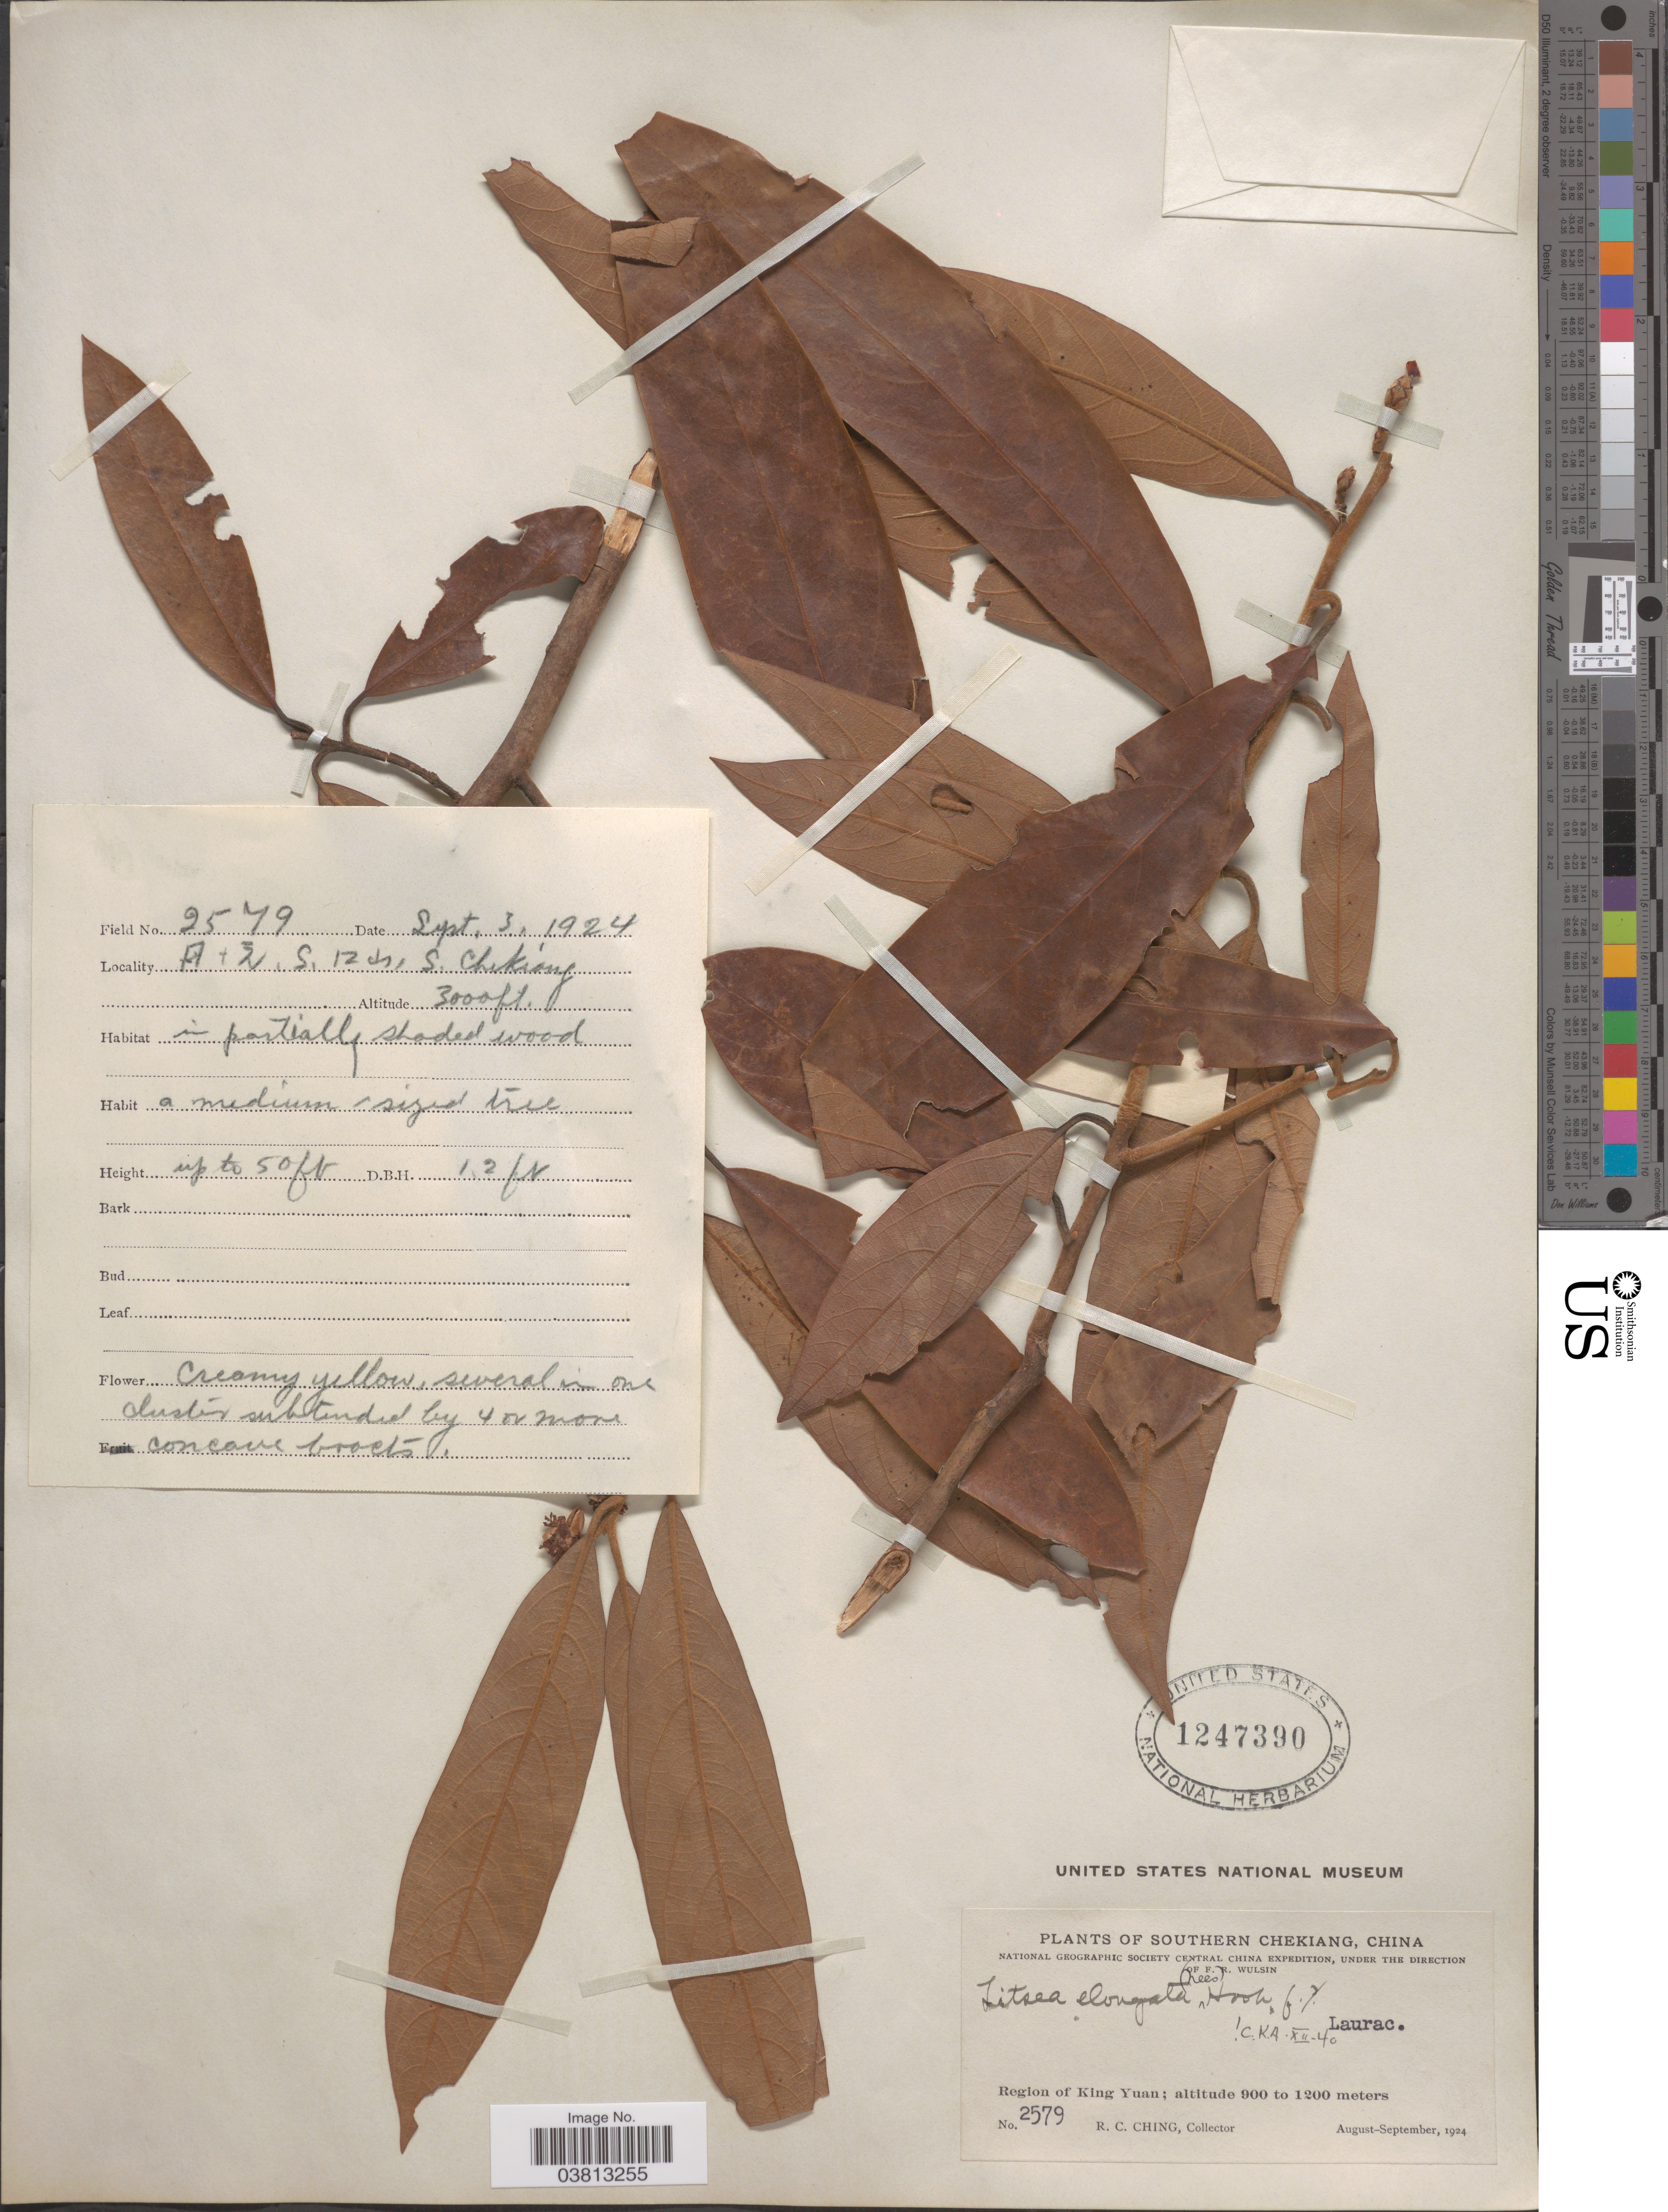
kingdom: Plantae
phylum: Tracheophyta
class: Magnoliopsida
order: Laurales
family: Lauraceae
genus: Litsea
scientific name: Litsea elongata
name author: (Nees) Hook. f.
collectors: R. C. Ching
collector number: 2579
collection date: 1924-09-03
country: China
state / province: Zhejiang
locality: X, S, X, Southern Chekiang. Region of King Yuan.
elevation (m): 914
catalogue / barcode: US 1247390